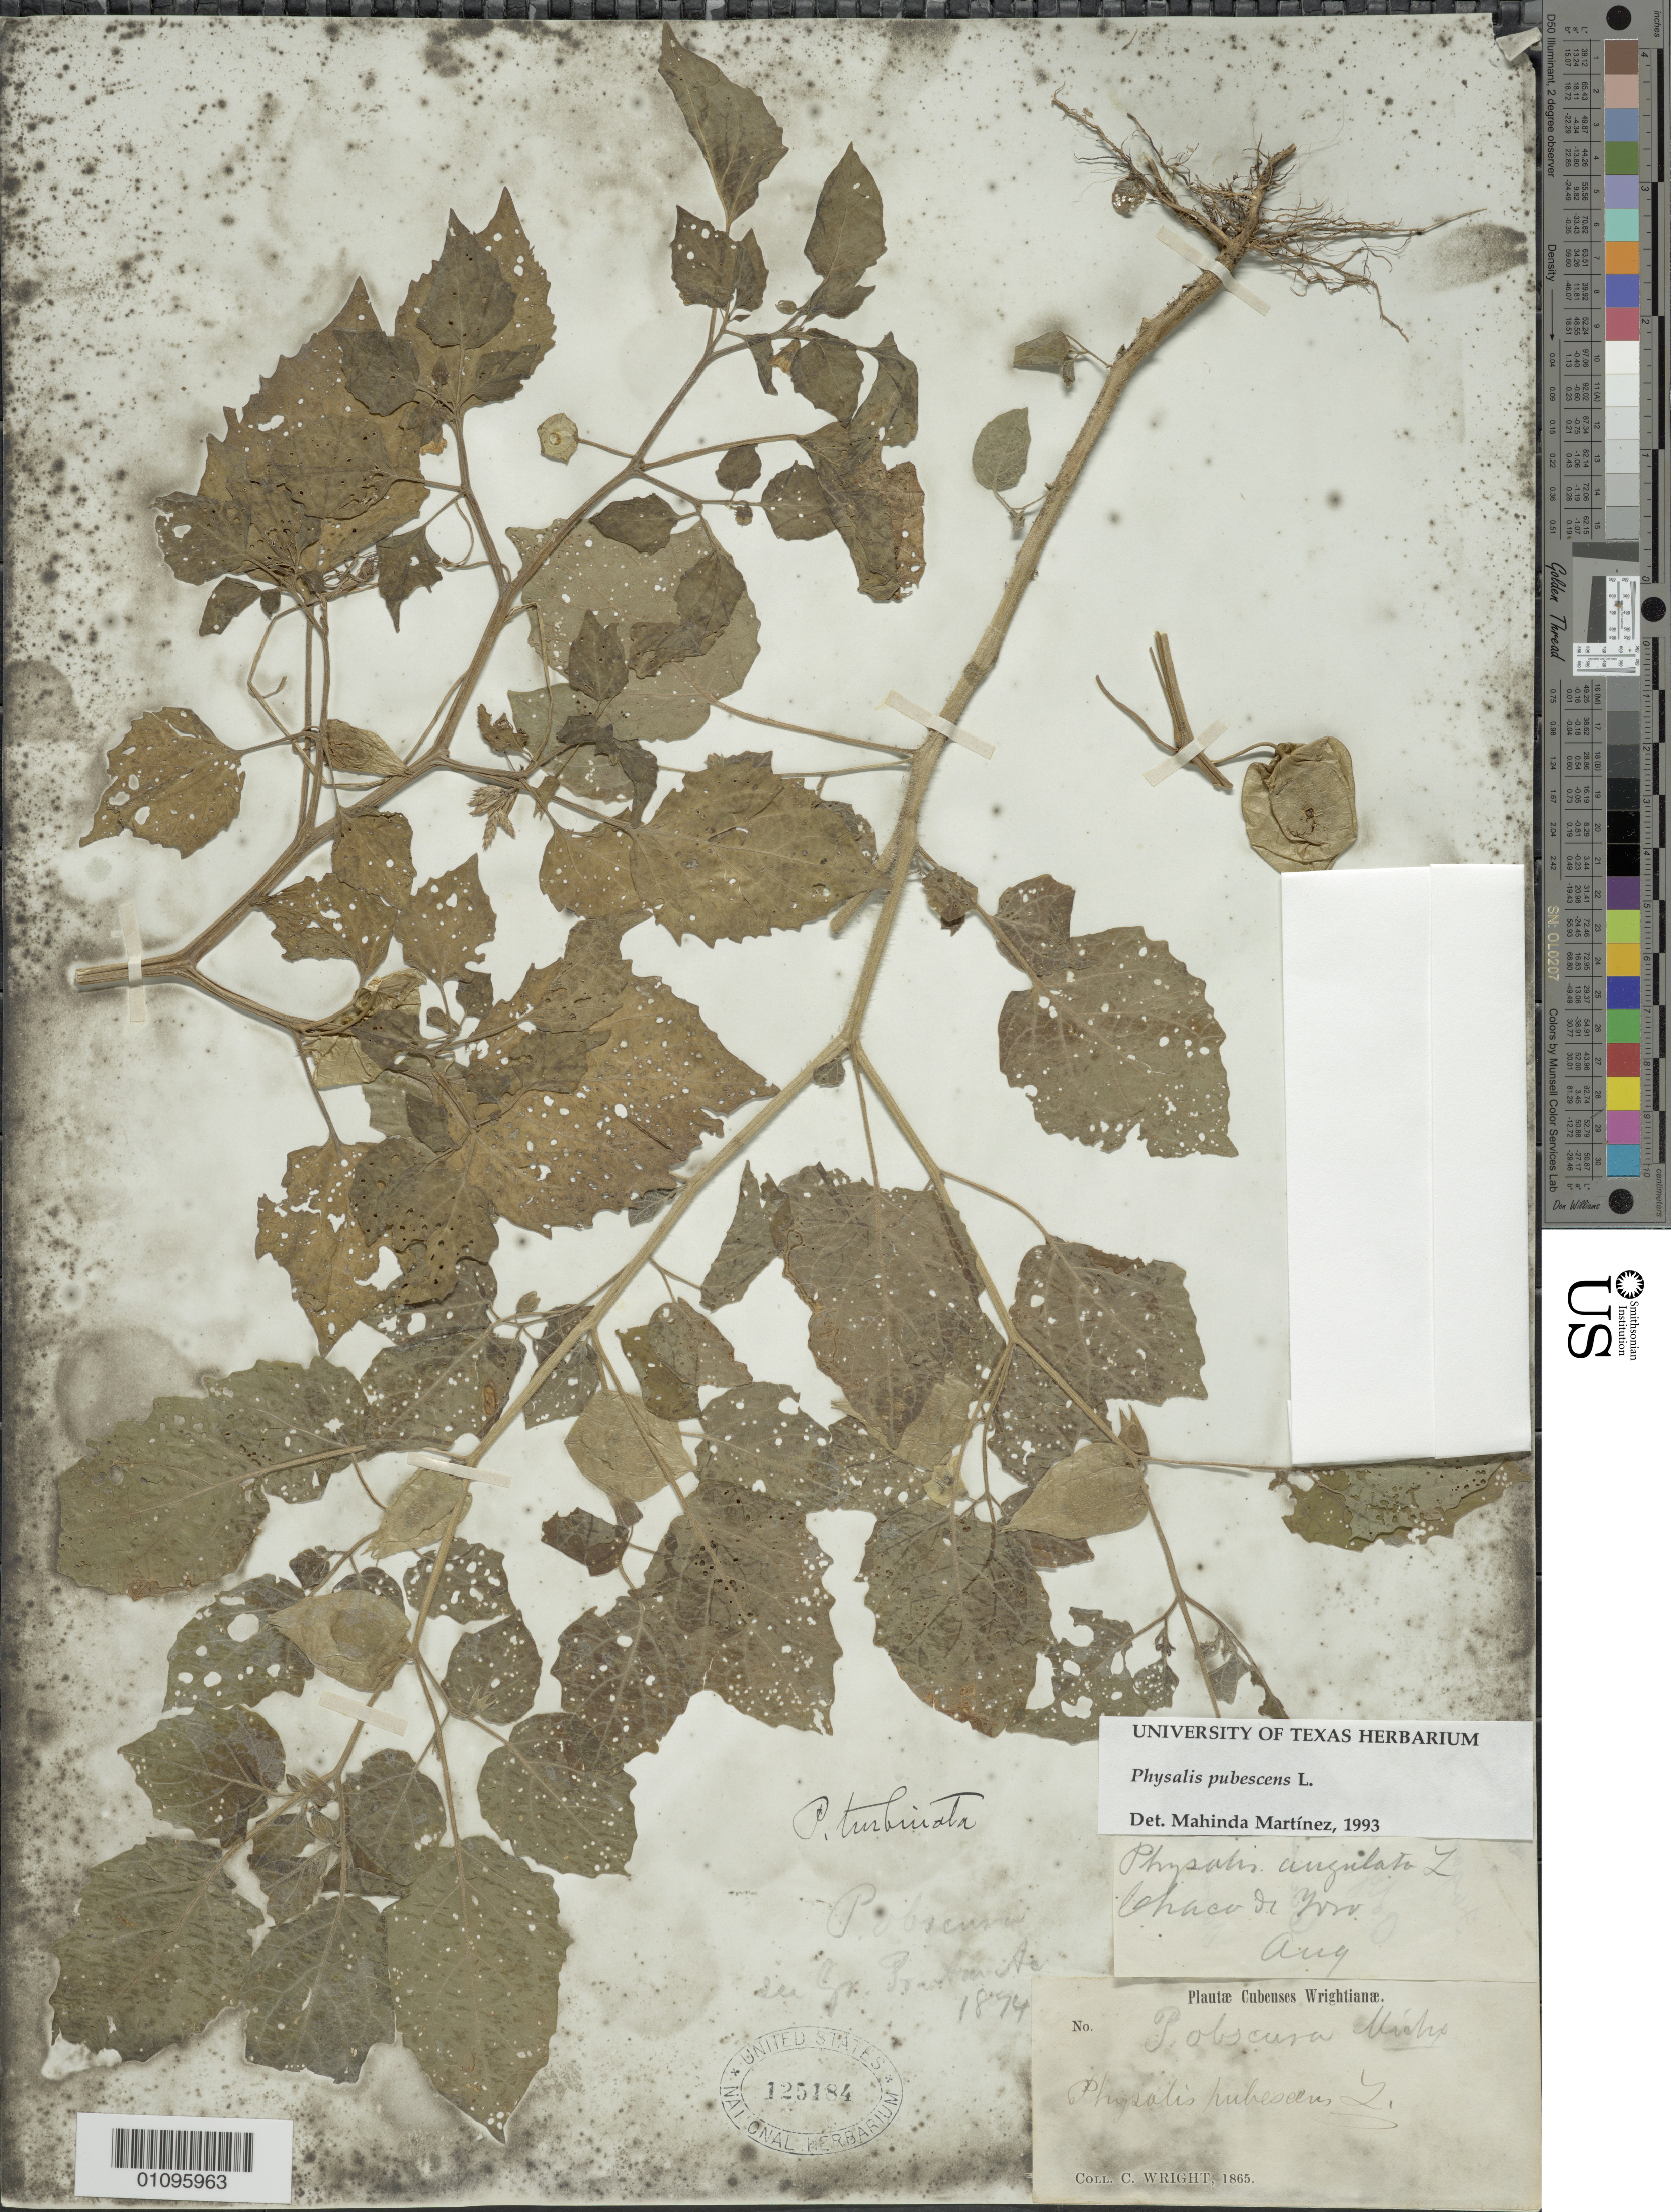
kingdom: Plantae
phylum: Tracheophyta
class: Magnoliopsida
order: Solanales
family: Solanaceae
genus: Physalis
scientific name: Physalis pubescens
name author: L.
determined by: Martinez, M.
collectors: C. Wright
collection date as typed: Aug 1865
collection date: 1865-08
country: Cuba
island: Cuba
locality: Chaco de Yoro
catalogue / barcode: US 125184